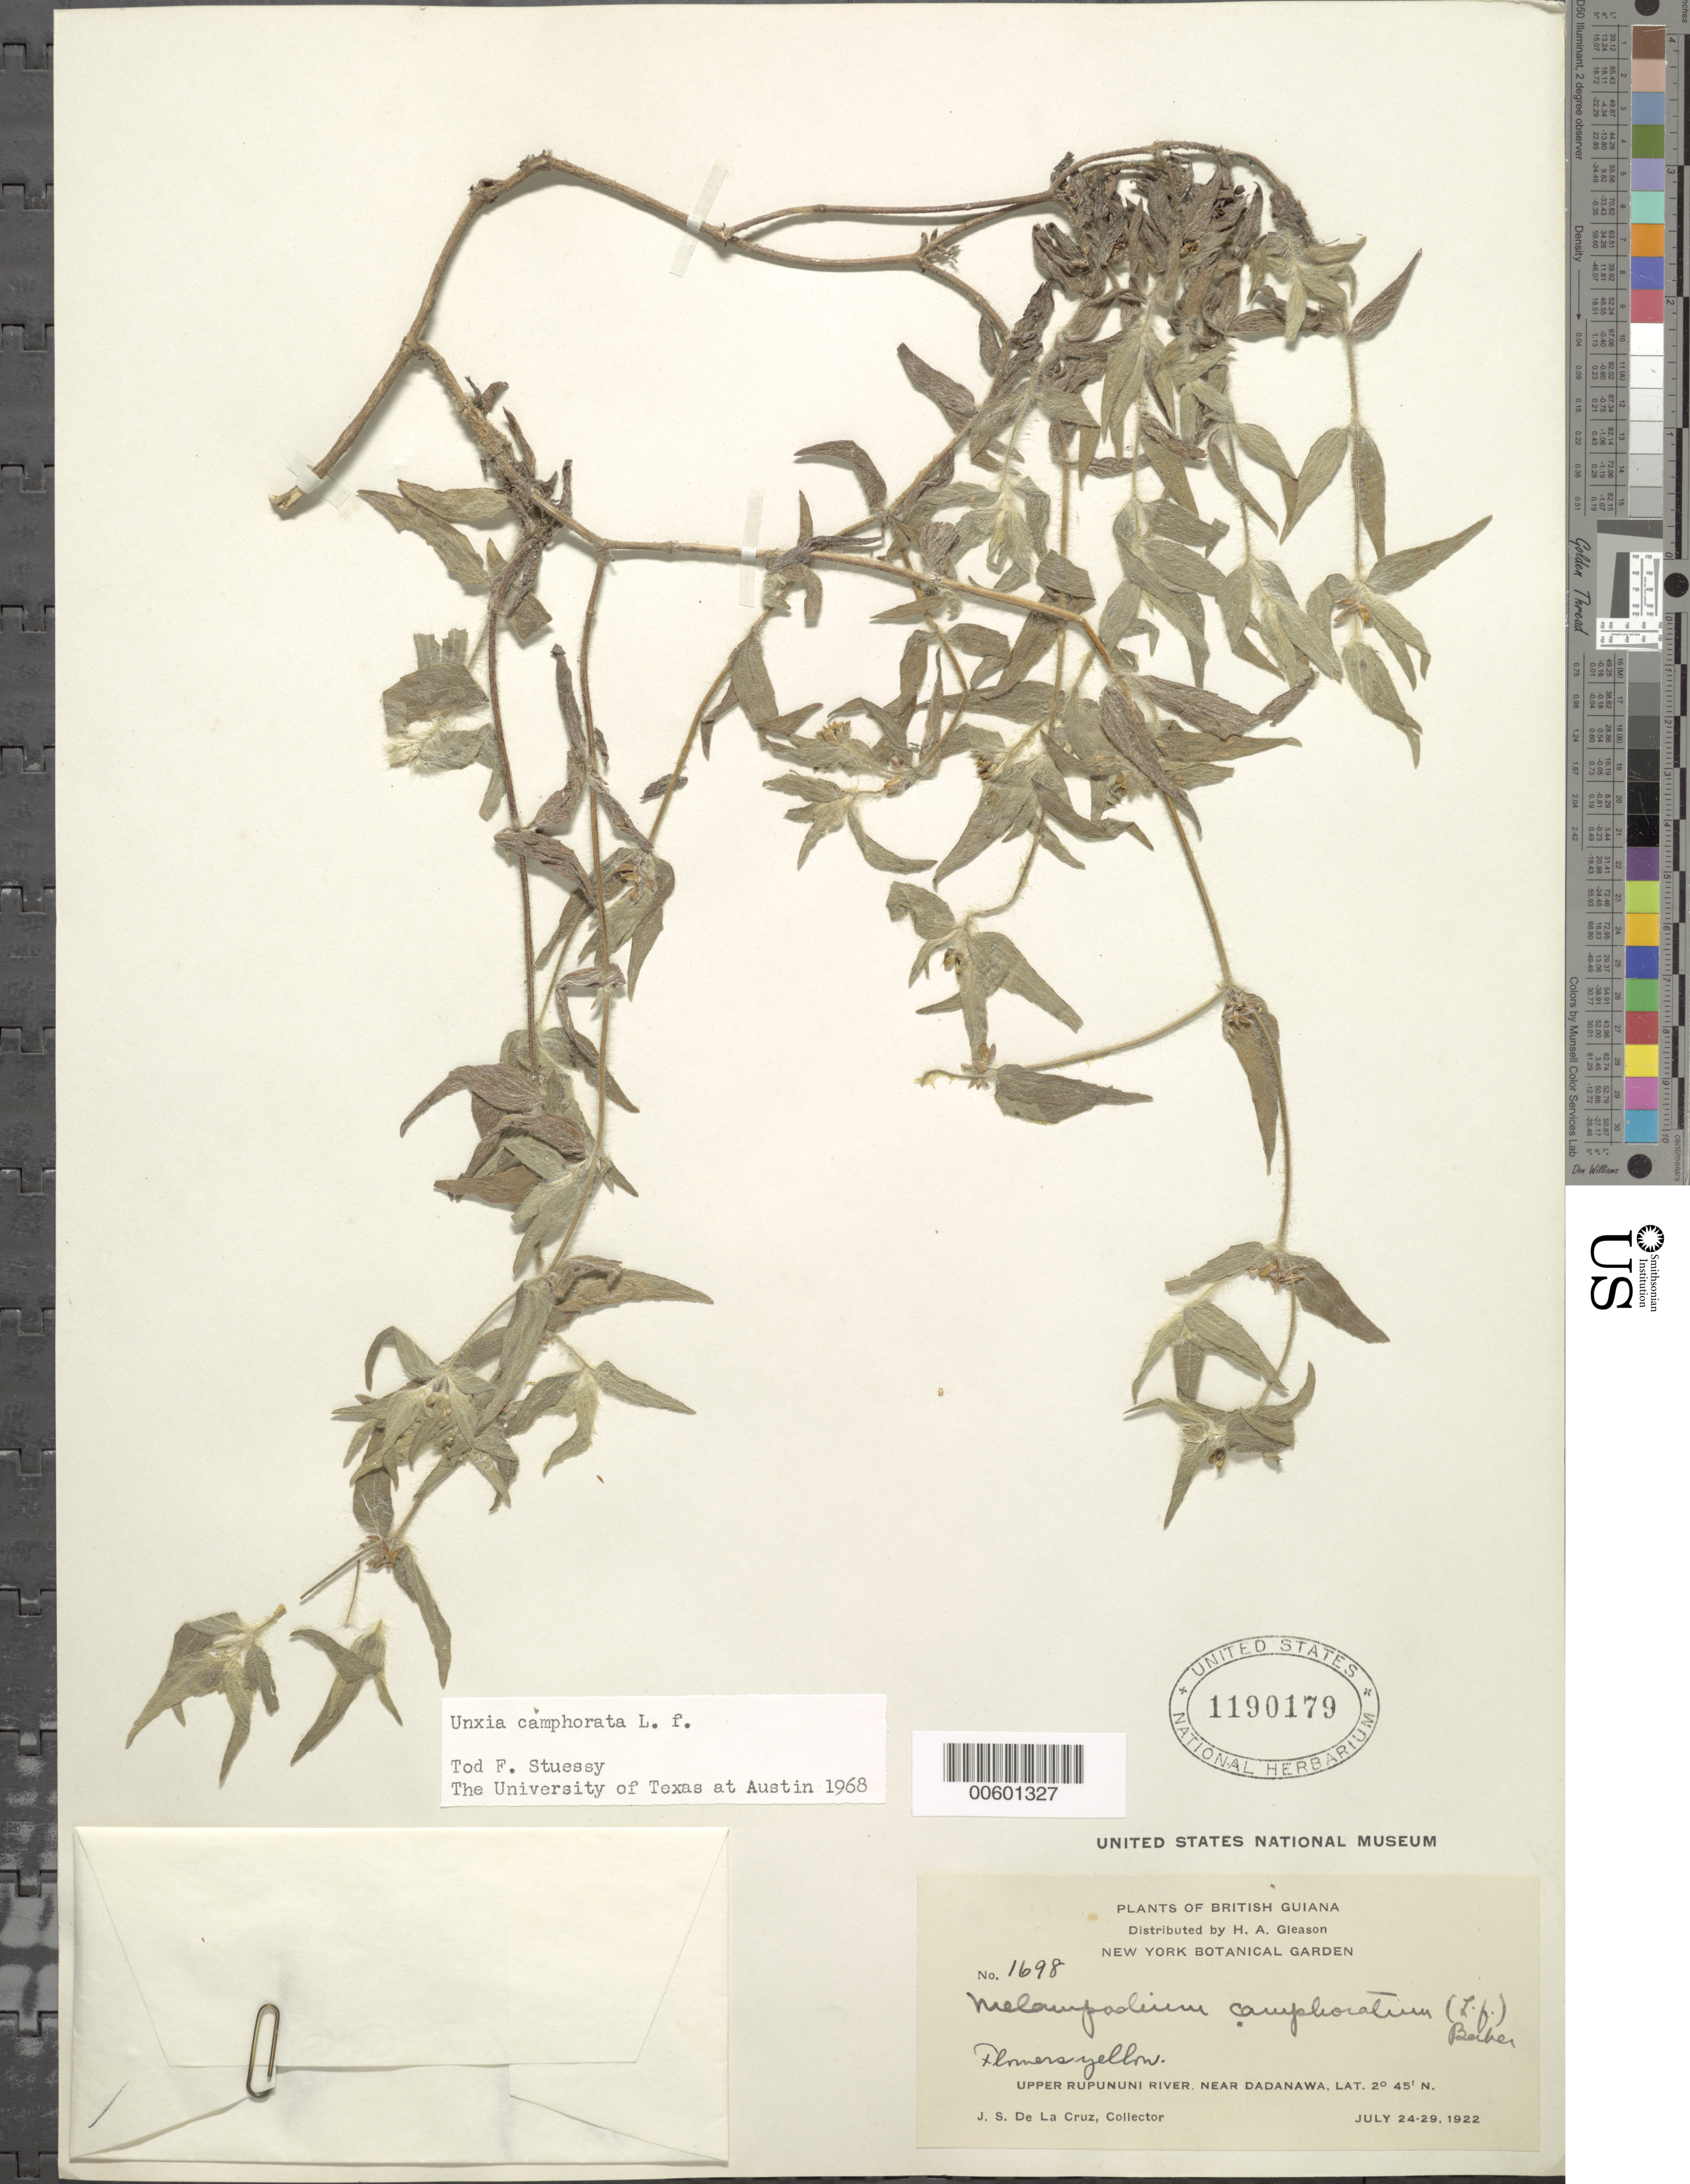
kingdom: Plantae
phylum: Tracheophyta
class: Magnoliopsida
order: Asterales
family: Asteraceae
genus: Unxia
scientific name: Unxia camphorata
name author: L. f.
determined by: Stuessy, T. F.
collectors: J. S. de la Cruz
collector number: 1698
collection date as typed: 24-Jul-22 to 29-Jul-22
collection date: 1922-07-24/1922-07-29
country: Guyana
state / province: U. Takutu-U. Essequibo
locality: Dadanawa, near, upper Rupununi R.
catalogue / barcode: US 1190179